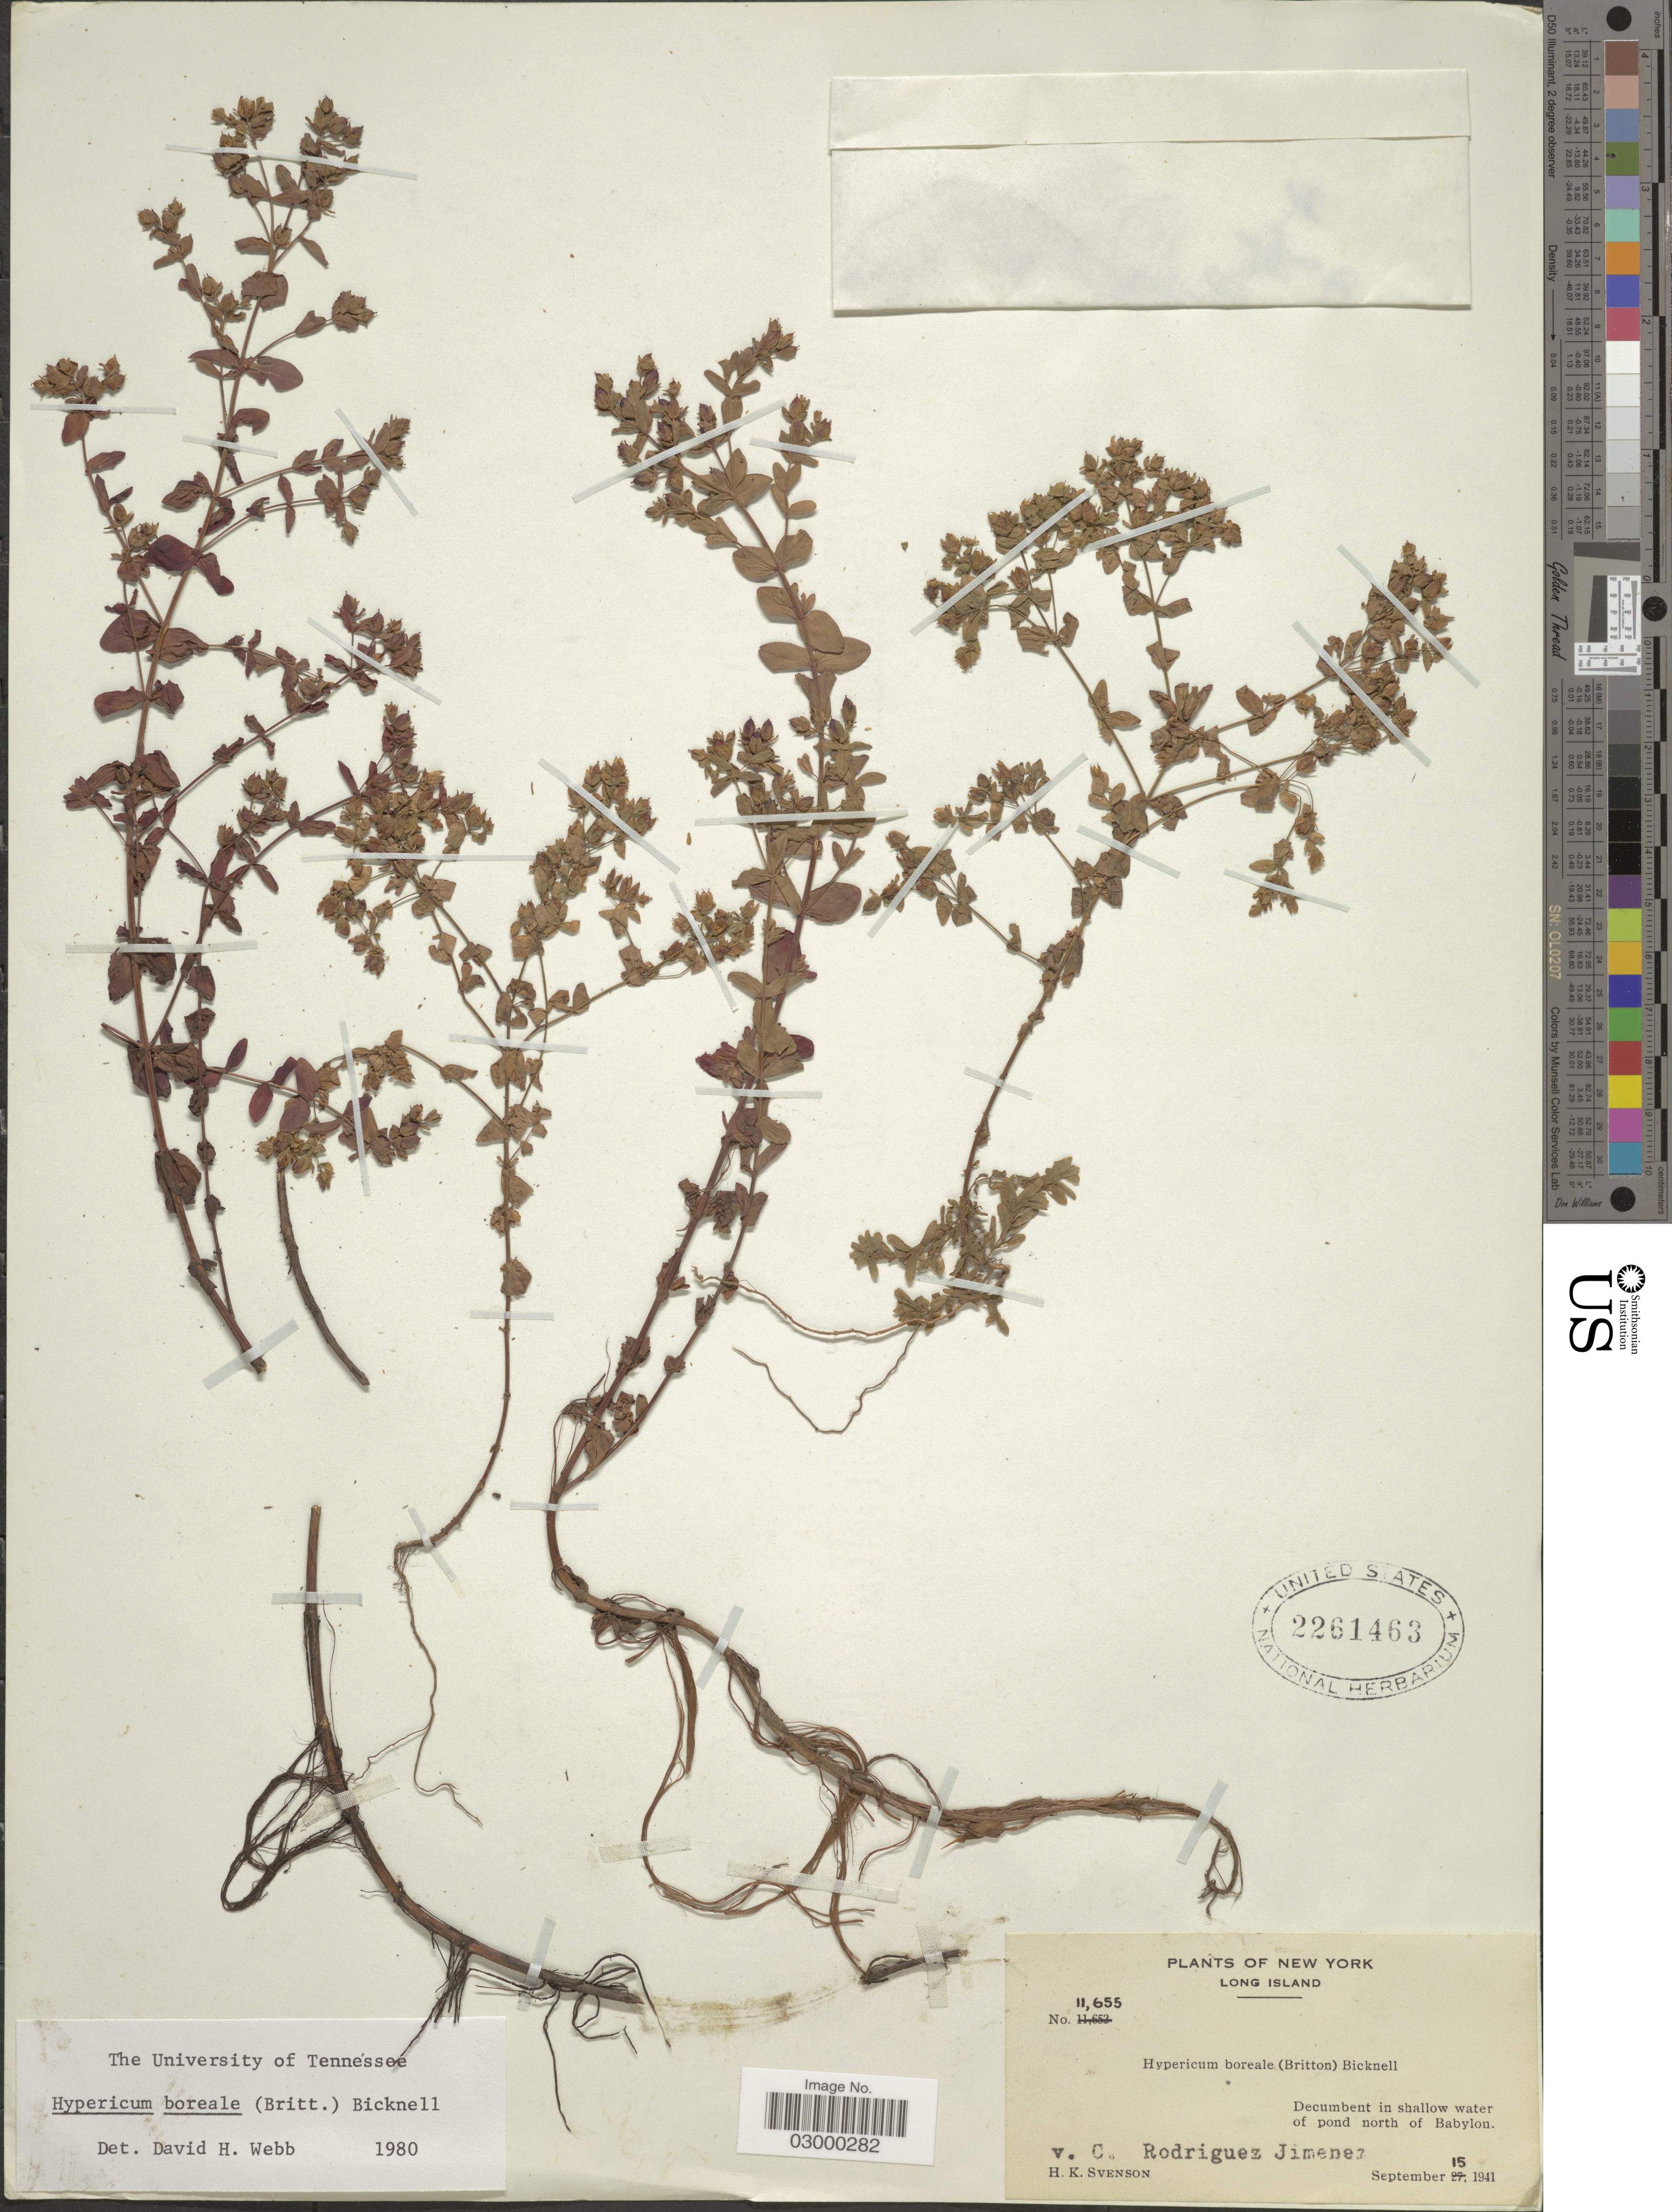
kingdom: Plantae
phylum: Tracheophyta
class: Magnoliopsida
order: Malpighiales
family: Hypericaceae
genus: Hypericum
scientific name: Hypericum boreale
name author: (Britton) E.P. Bicknell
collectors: H. K. Svenson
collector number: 11655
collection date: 1941-09-15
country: United States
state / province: New York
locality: Long Island, Decumbent in shallow water of pond north of Babylon.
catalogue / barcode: US 2261463